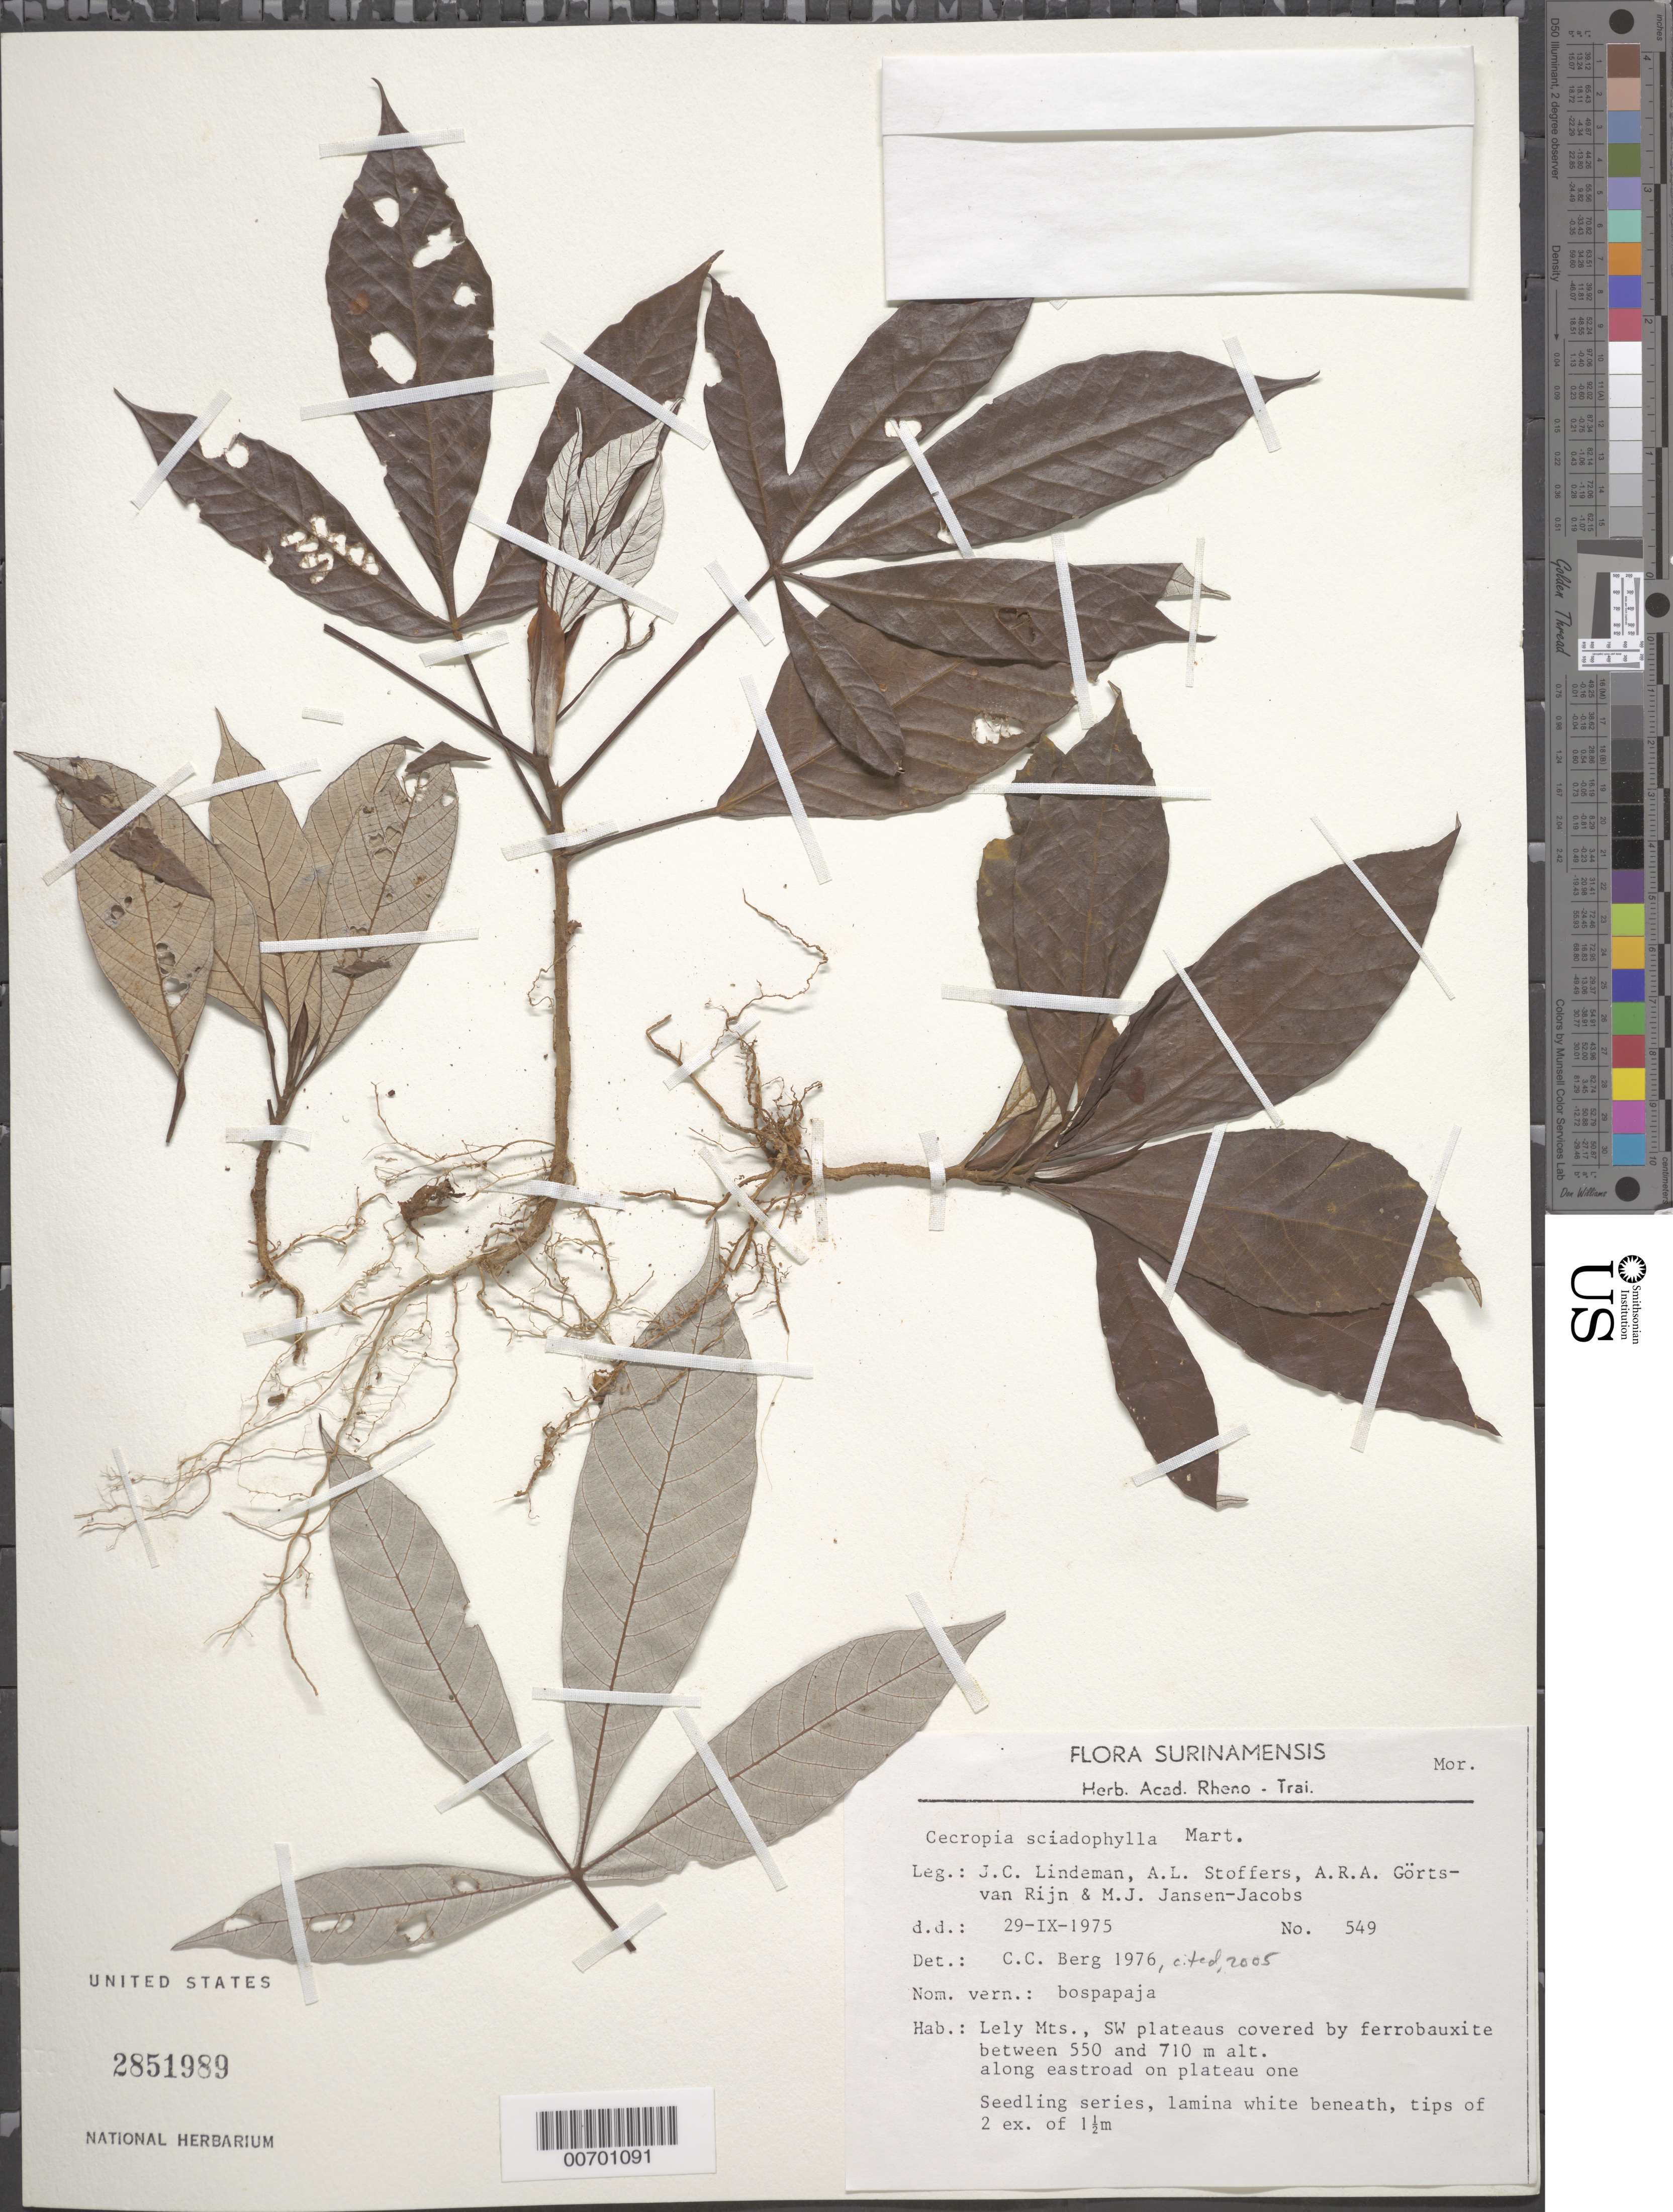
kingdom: Plantae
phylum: Tracheophyta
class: Magnoliopsida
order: Rosales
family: Urticaceae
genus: Cecropia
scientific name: Cecropia sciadophylla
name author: Mart.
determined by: Berg, C. C.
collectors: J. C. Lindeman, A. Stoffers, A. .R. A. Görts-van Rijn & M. J. Jansen-Jacobs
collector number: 75 549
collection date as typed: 29-Sep-75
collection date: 1975-09-29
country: Suriname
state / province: Marowijne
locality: Lely Mts., SW plateaus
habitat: Plateau covered by ferrobauxite along eastroad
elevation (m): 550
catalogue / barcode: US 2851989